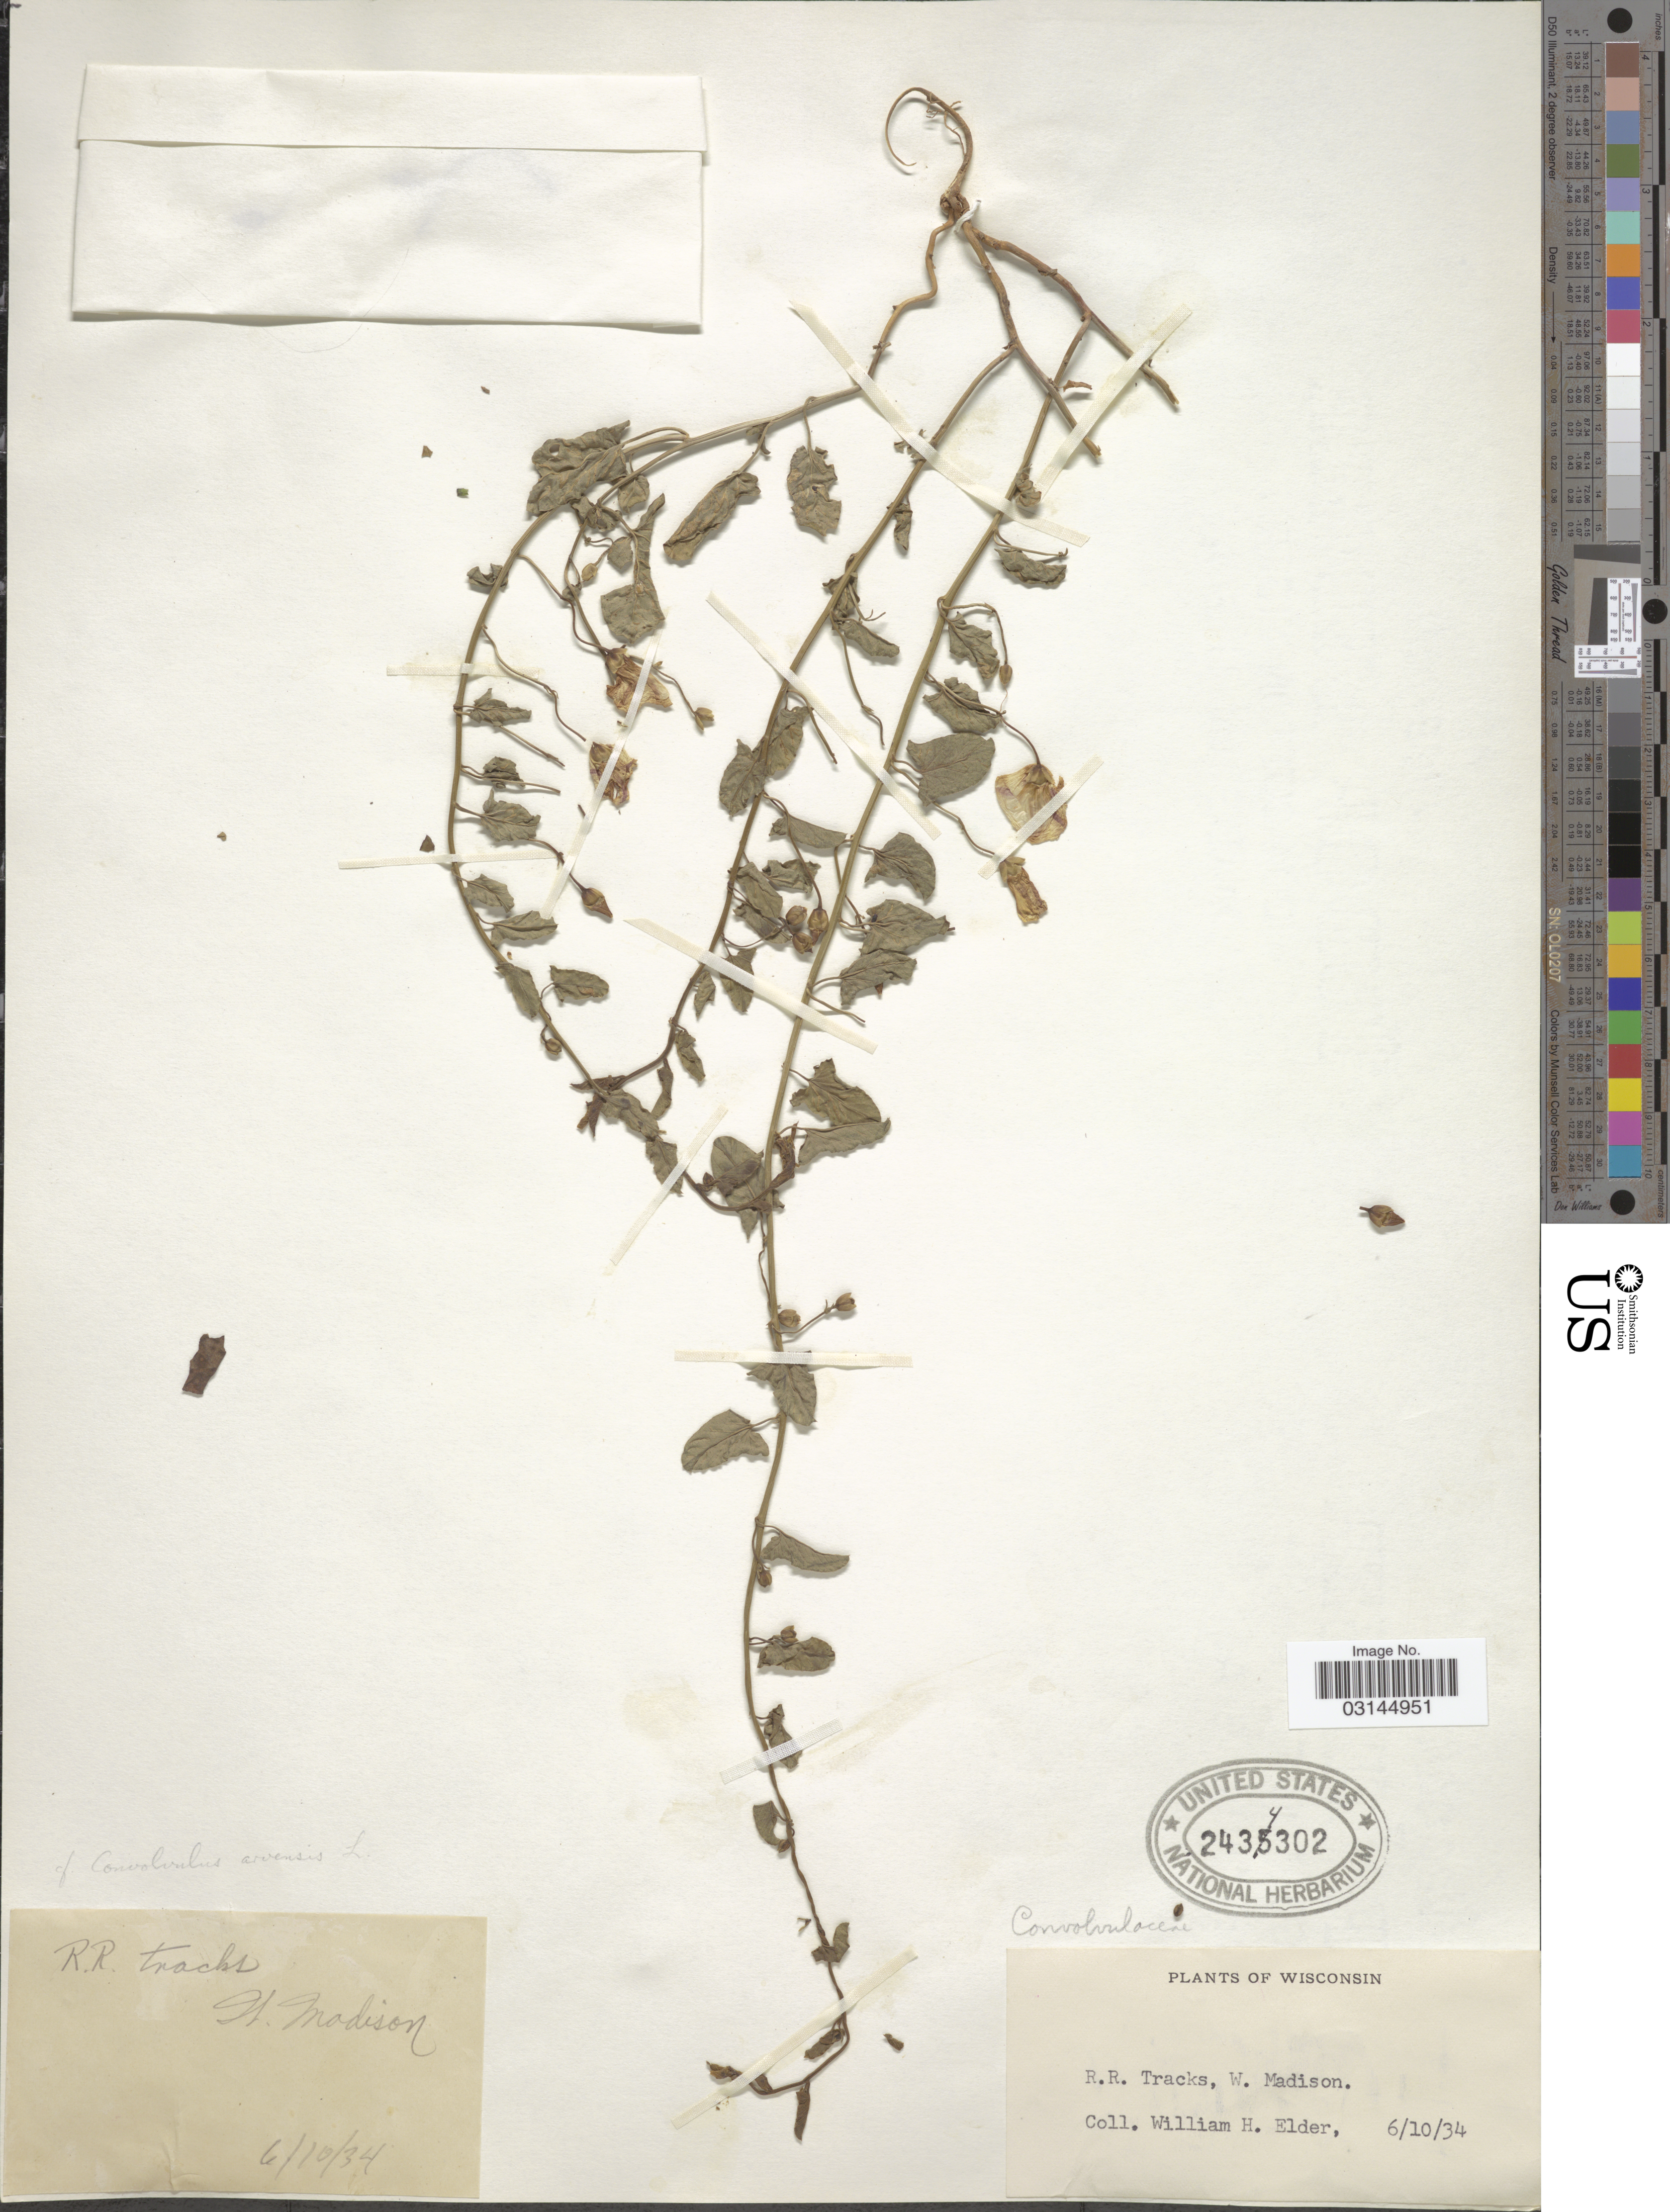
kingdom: Plantae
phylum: Tracheophyta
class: Magnoliopsida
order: Solanales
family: Convolvulaceae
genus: Convolvulus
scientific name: Convolvulus arvensis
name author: L.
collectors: W. Elder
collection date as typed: Transcribed d/m/y: 10/6/34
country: United States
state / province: Wisconsin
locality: R. R. Tracks, W. Madison.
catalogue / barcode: US 2434302